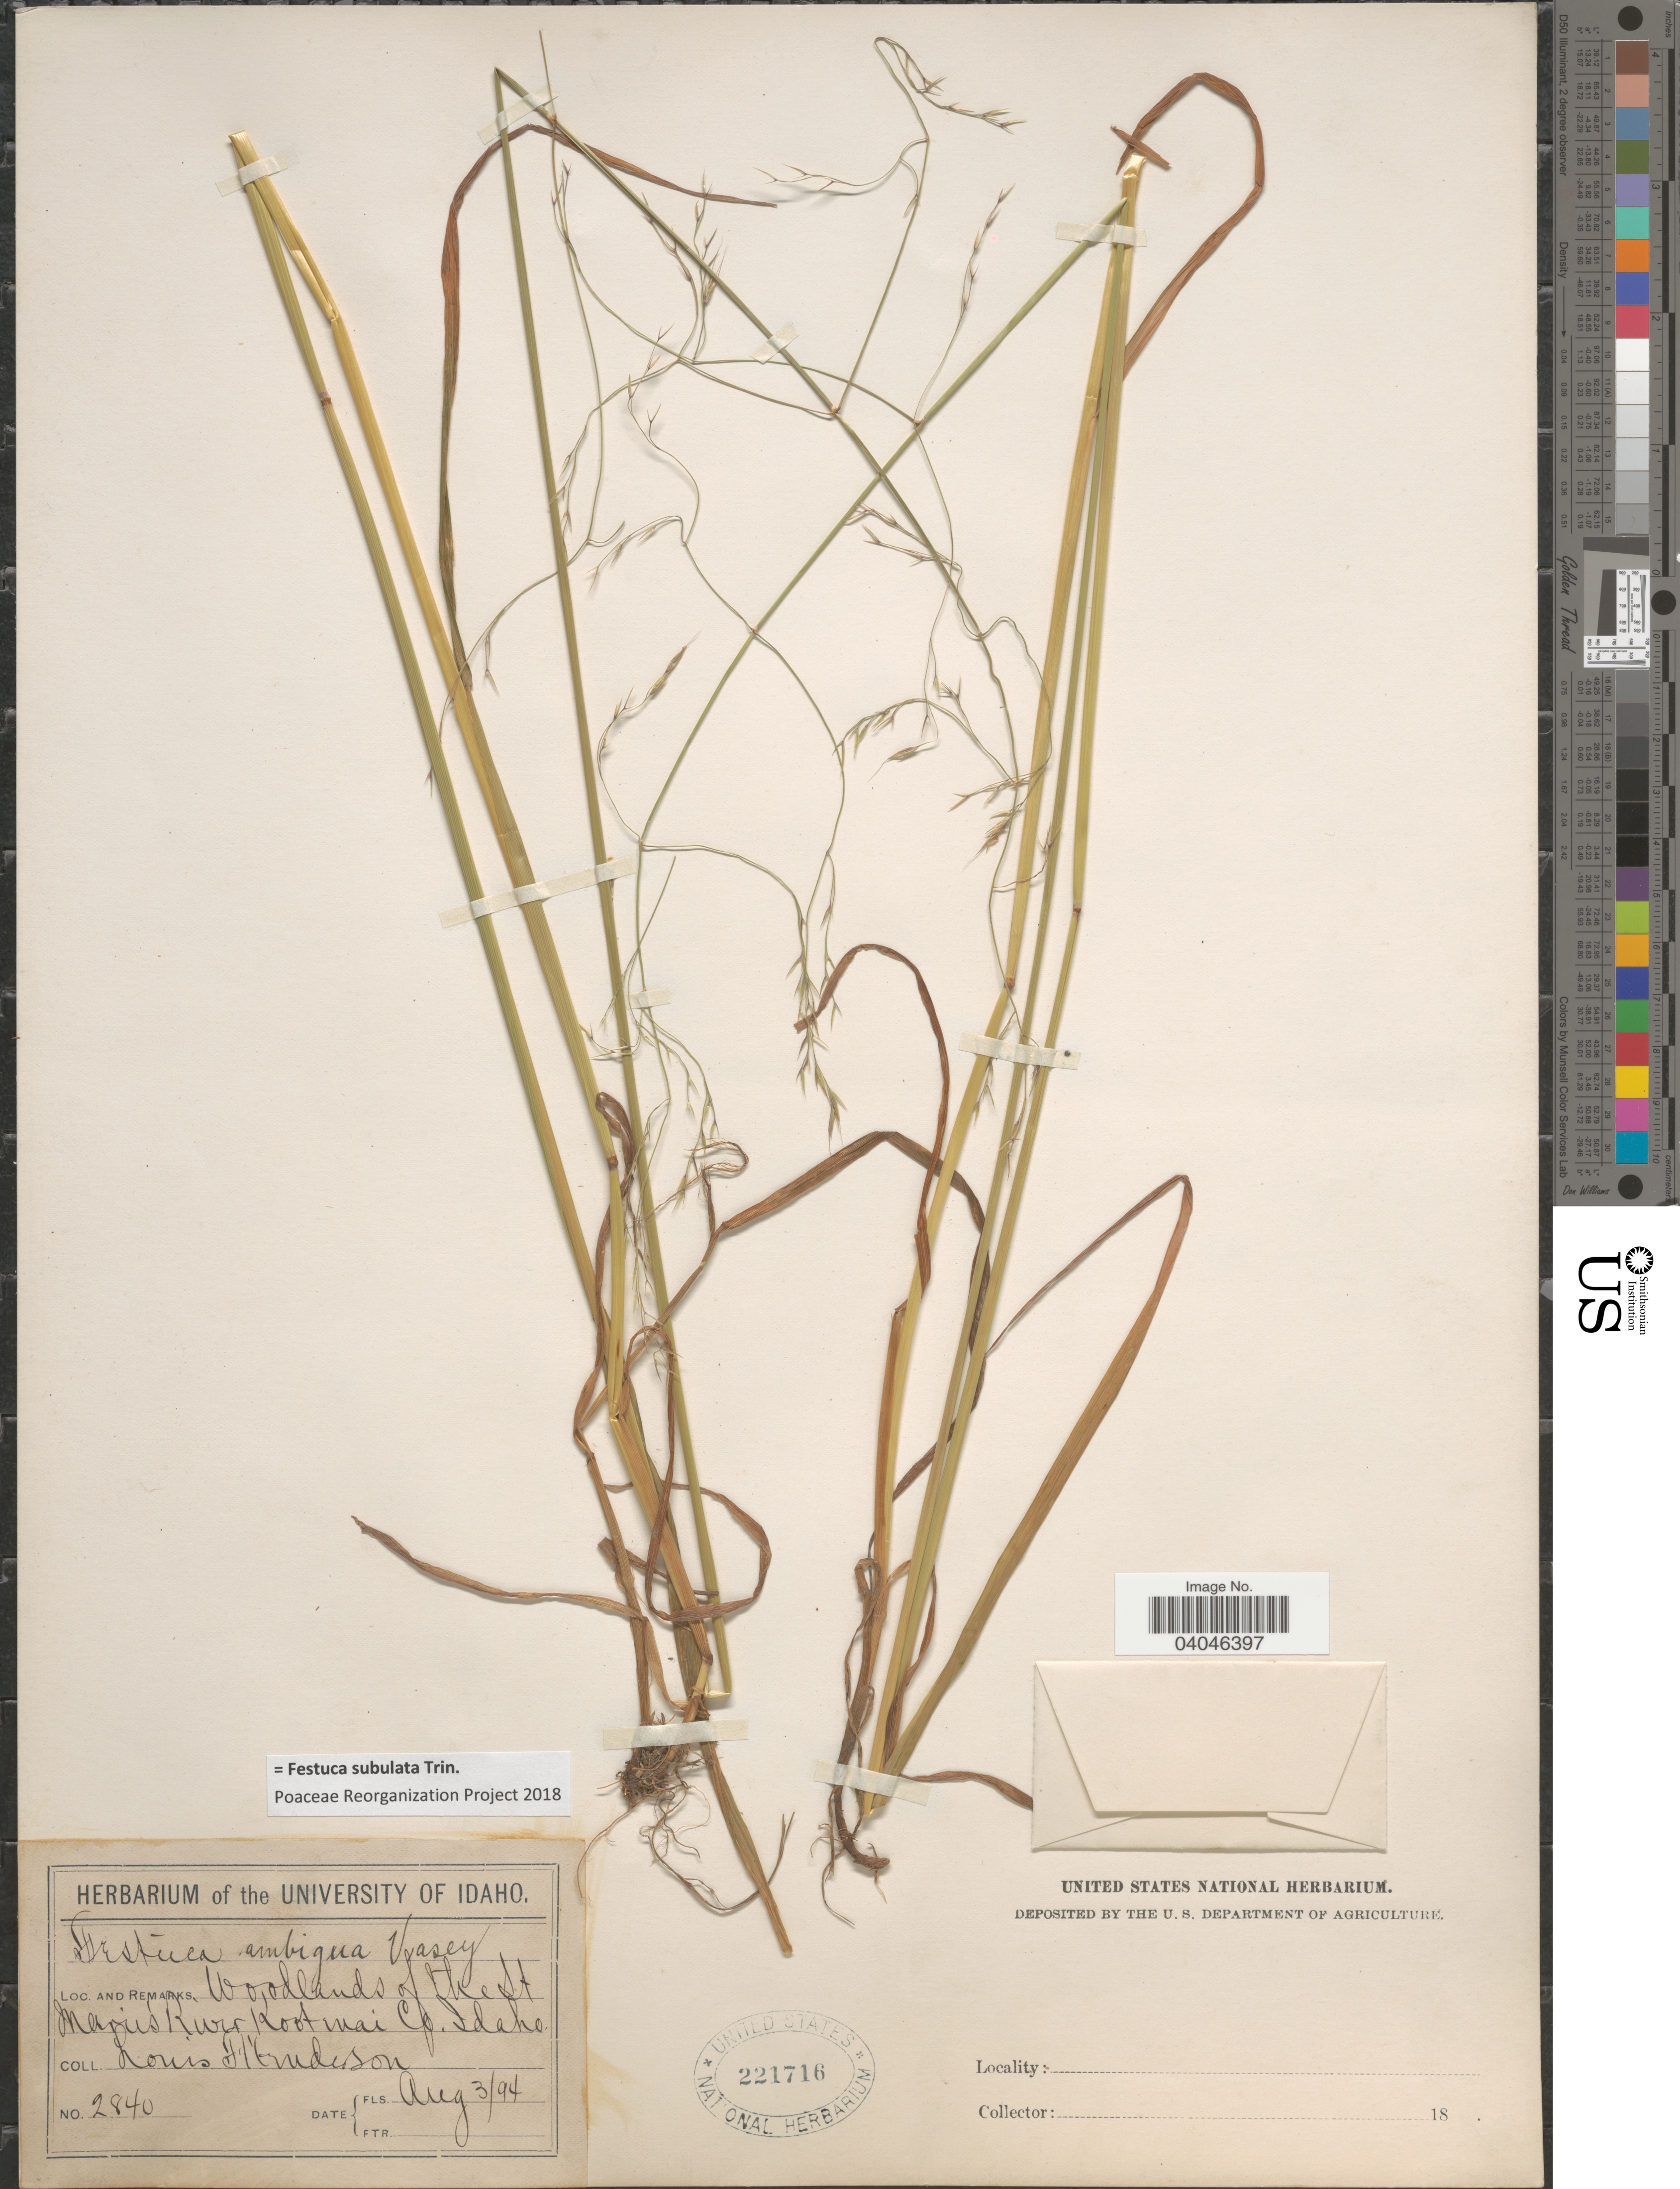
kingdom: Plantae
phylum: Tracheophyta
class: Liliopsida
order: Poales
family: Poaceae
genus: Festuca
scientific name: Festuca subulata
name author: Trin.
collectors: L. Henderson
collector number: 2840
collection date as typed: Transcribed d/m/y: 3/8/94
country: United States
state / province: Idaho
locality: Woodlands of the St Marus River Kootenai Co.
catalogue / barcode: US 221716